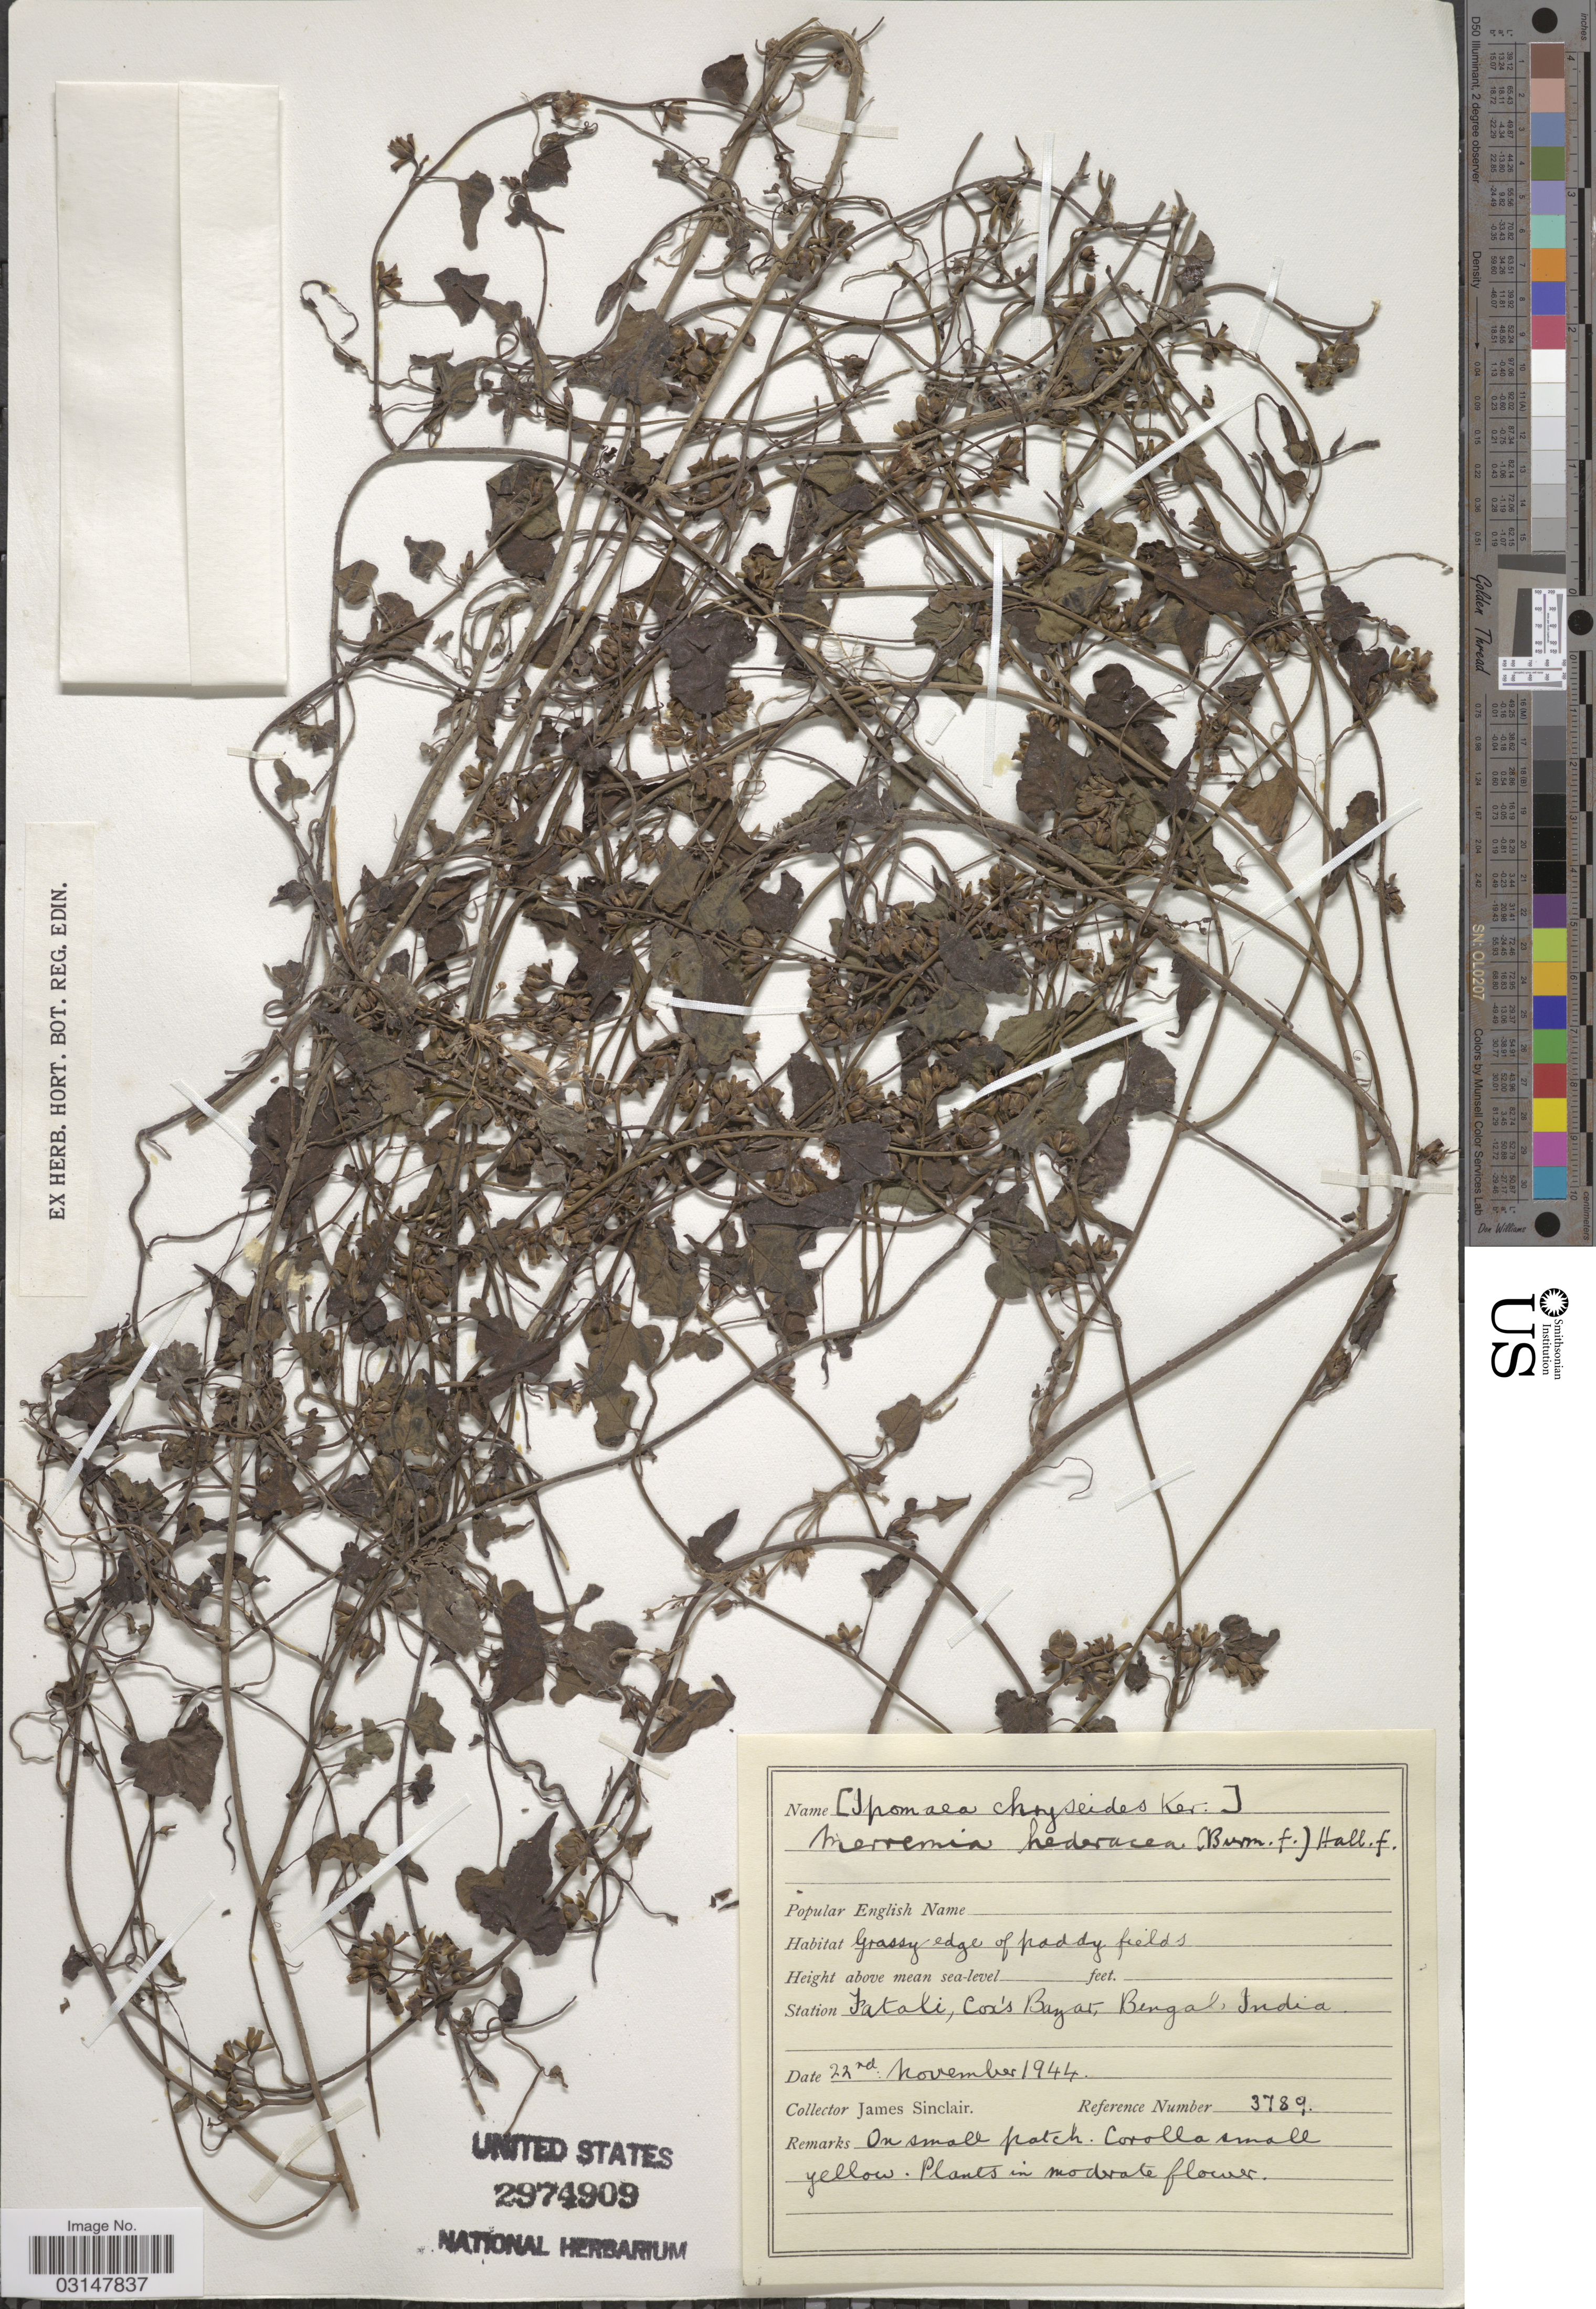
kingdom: Plantae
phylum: Tracheophyta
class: Magnoliopsida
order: Solanales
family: Convolvulaceae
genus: Merremia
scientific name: Merremia hederacea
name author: (Burm. f.) Hallier f.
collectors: J. Sinclair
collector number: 3789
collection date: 1944-11-22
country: Bangladesh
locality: Station Fatali, Cox's Bazar, Bengal.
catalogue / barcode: US 2974909